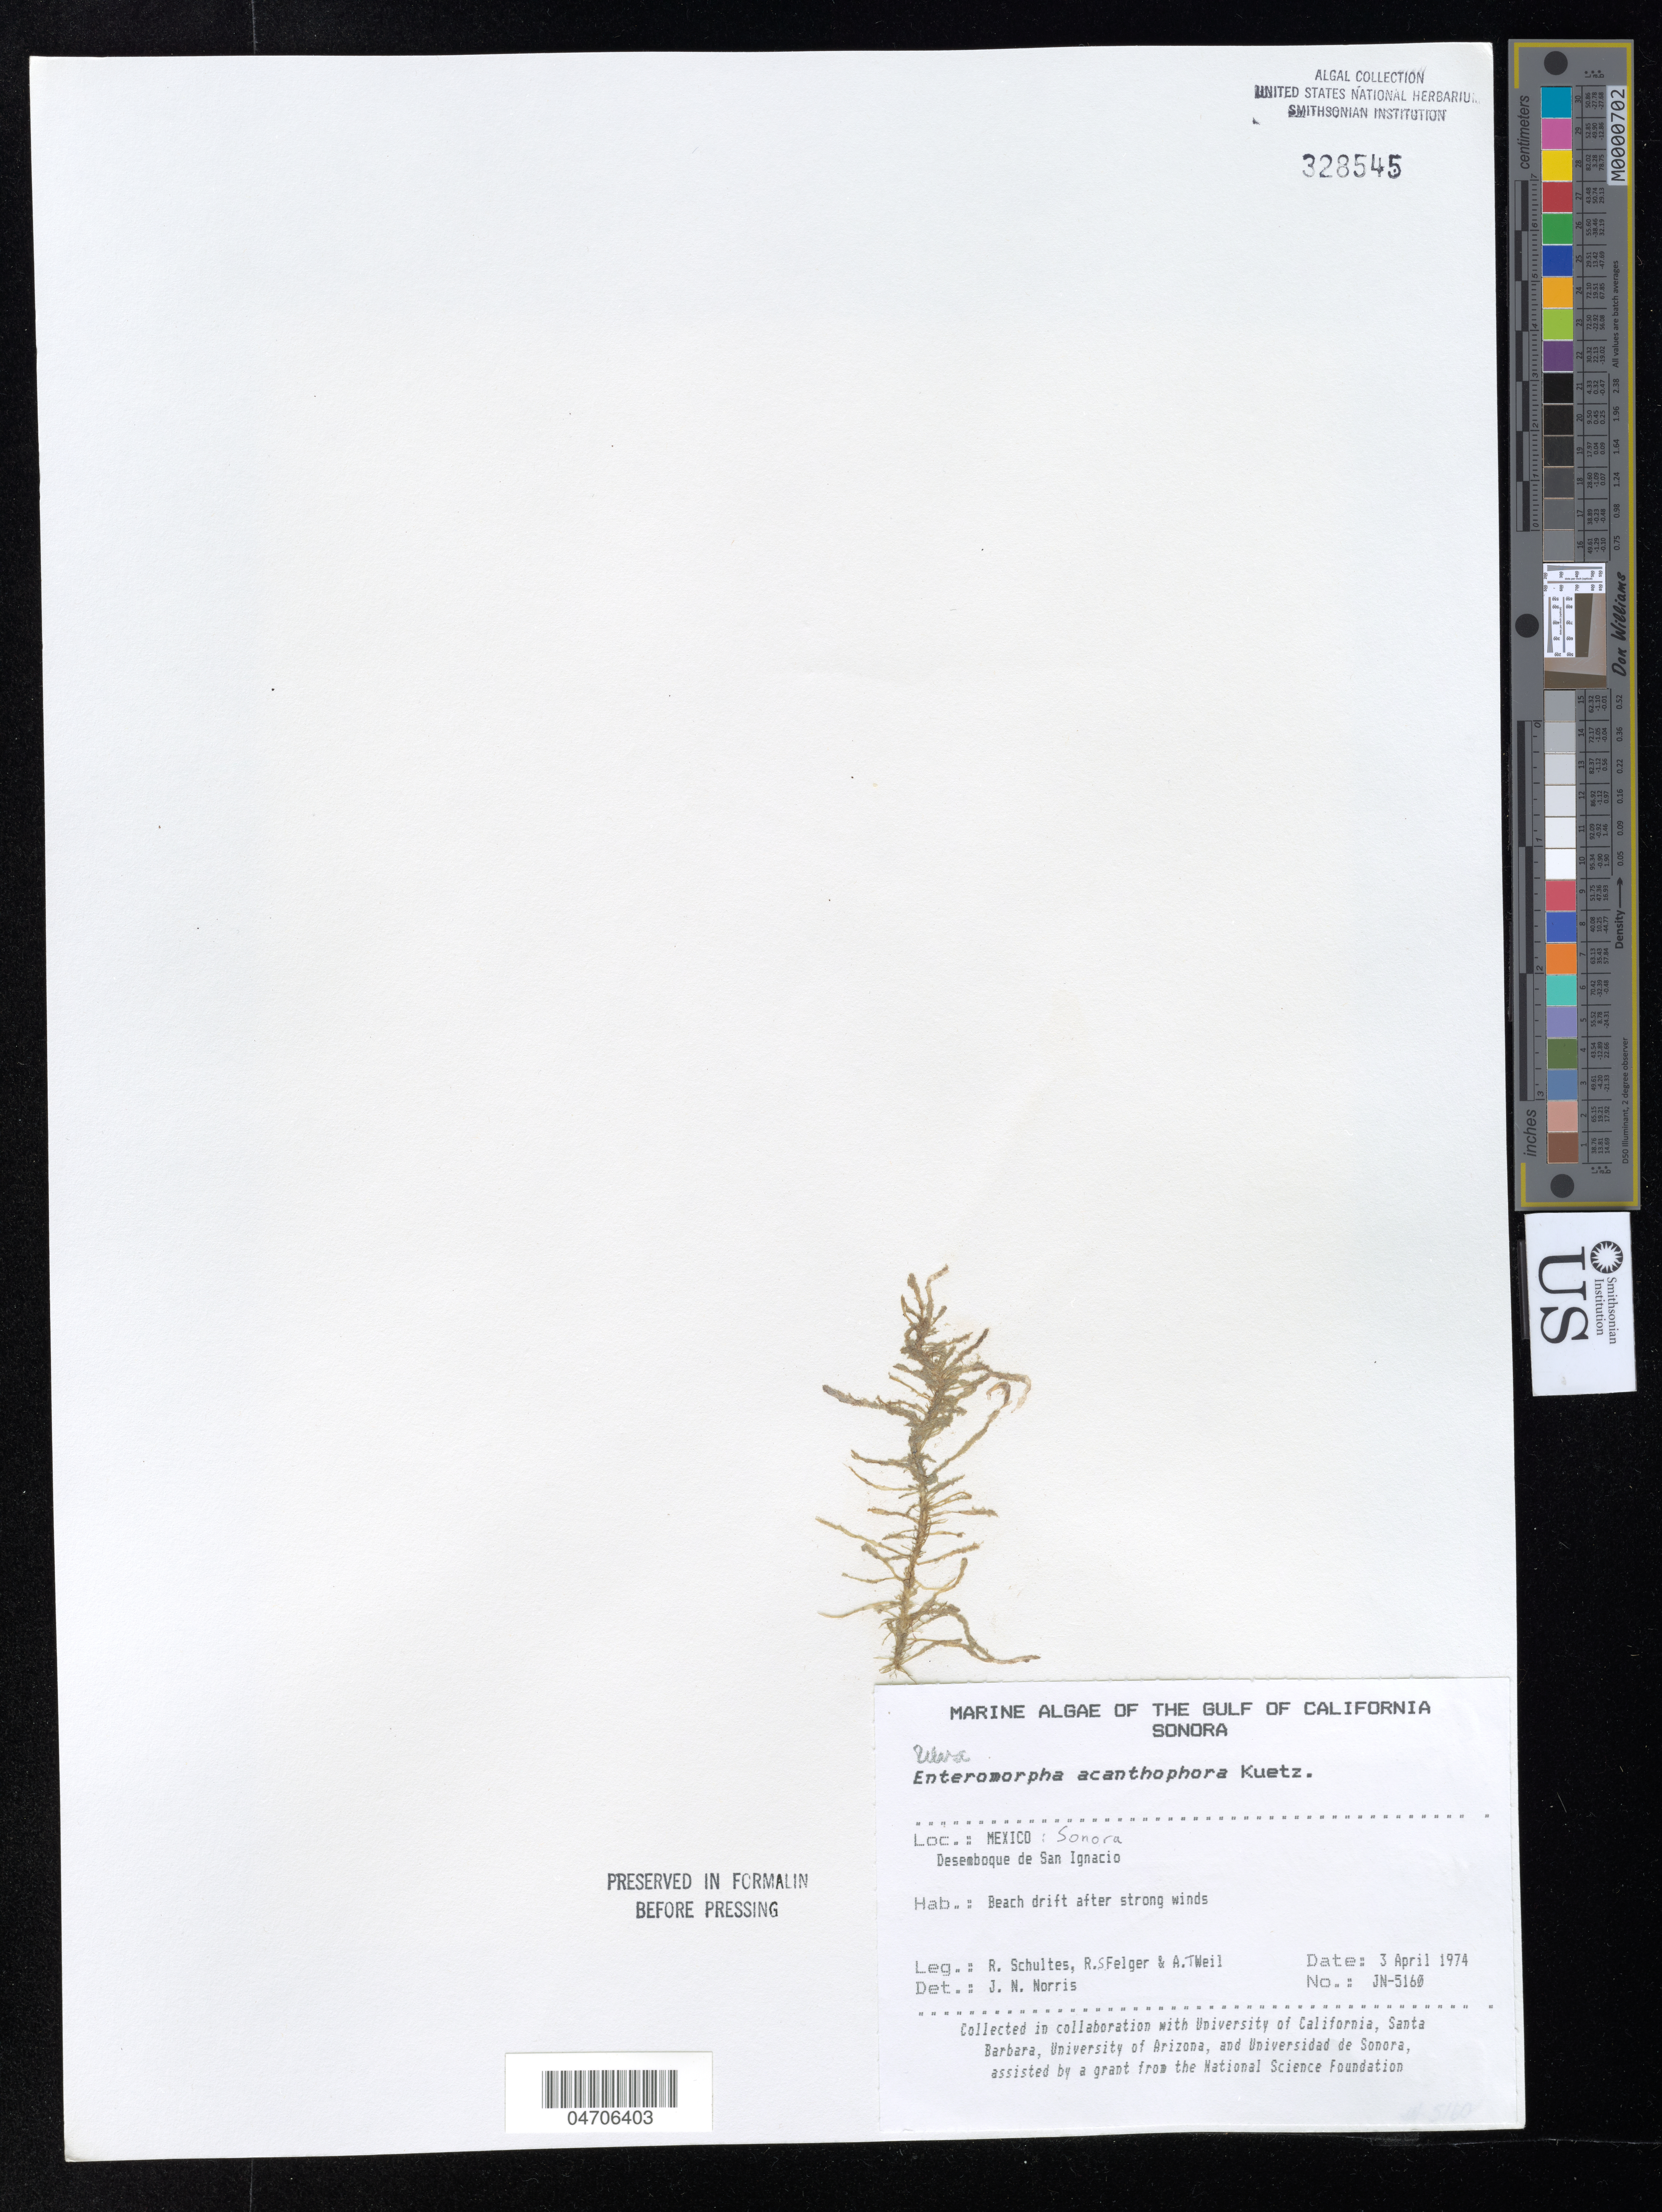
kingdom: Plantae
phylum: Chlorophyta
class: Ulvophyceae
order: Ulvales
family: Ulvaceae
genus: Enteromorpha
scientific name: Enteromorpha acanthophora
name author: Kütz.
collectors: R. Schultes, R. S. Felger & A. T. Weil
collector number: JN-5160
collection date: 1974-04-03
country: Mexico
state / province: Sonora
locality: The Gulf of California. Sonora. Desemboque de San Ignacio.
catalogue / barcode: US 328545